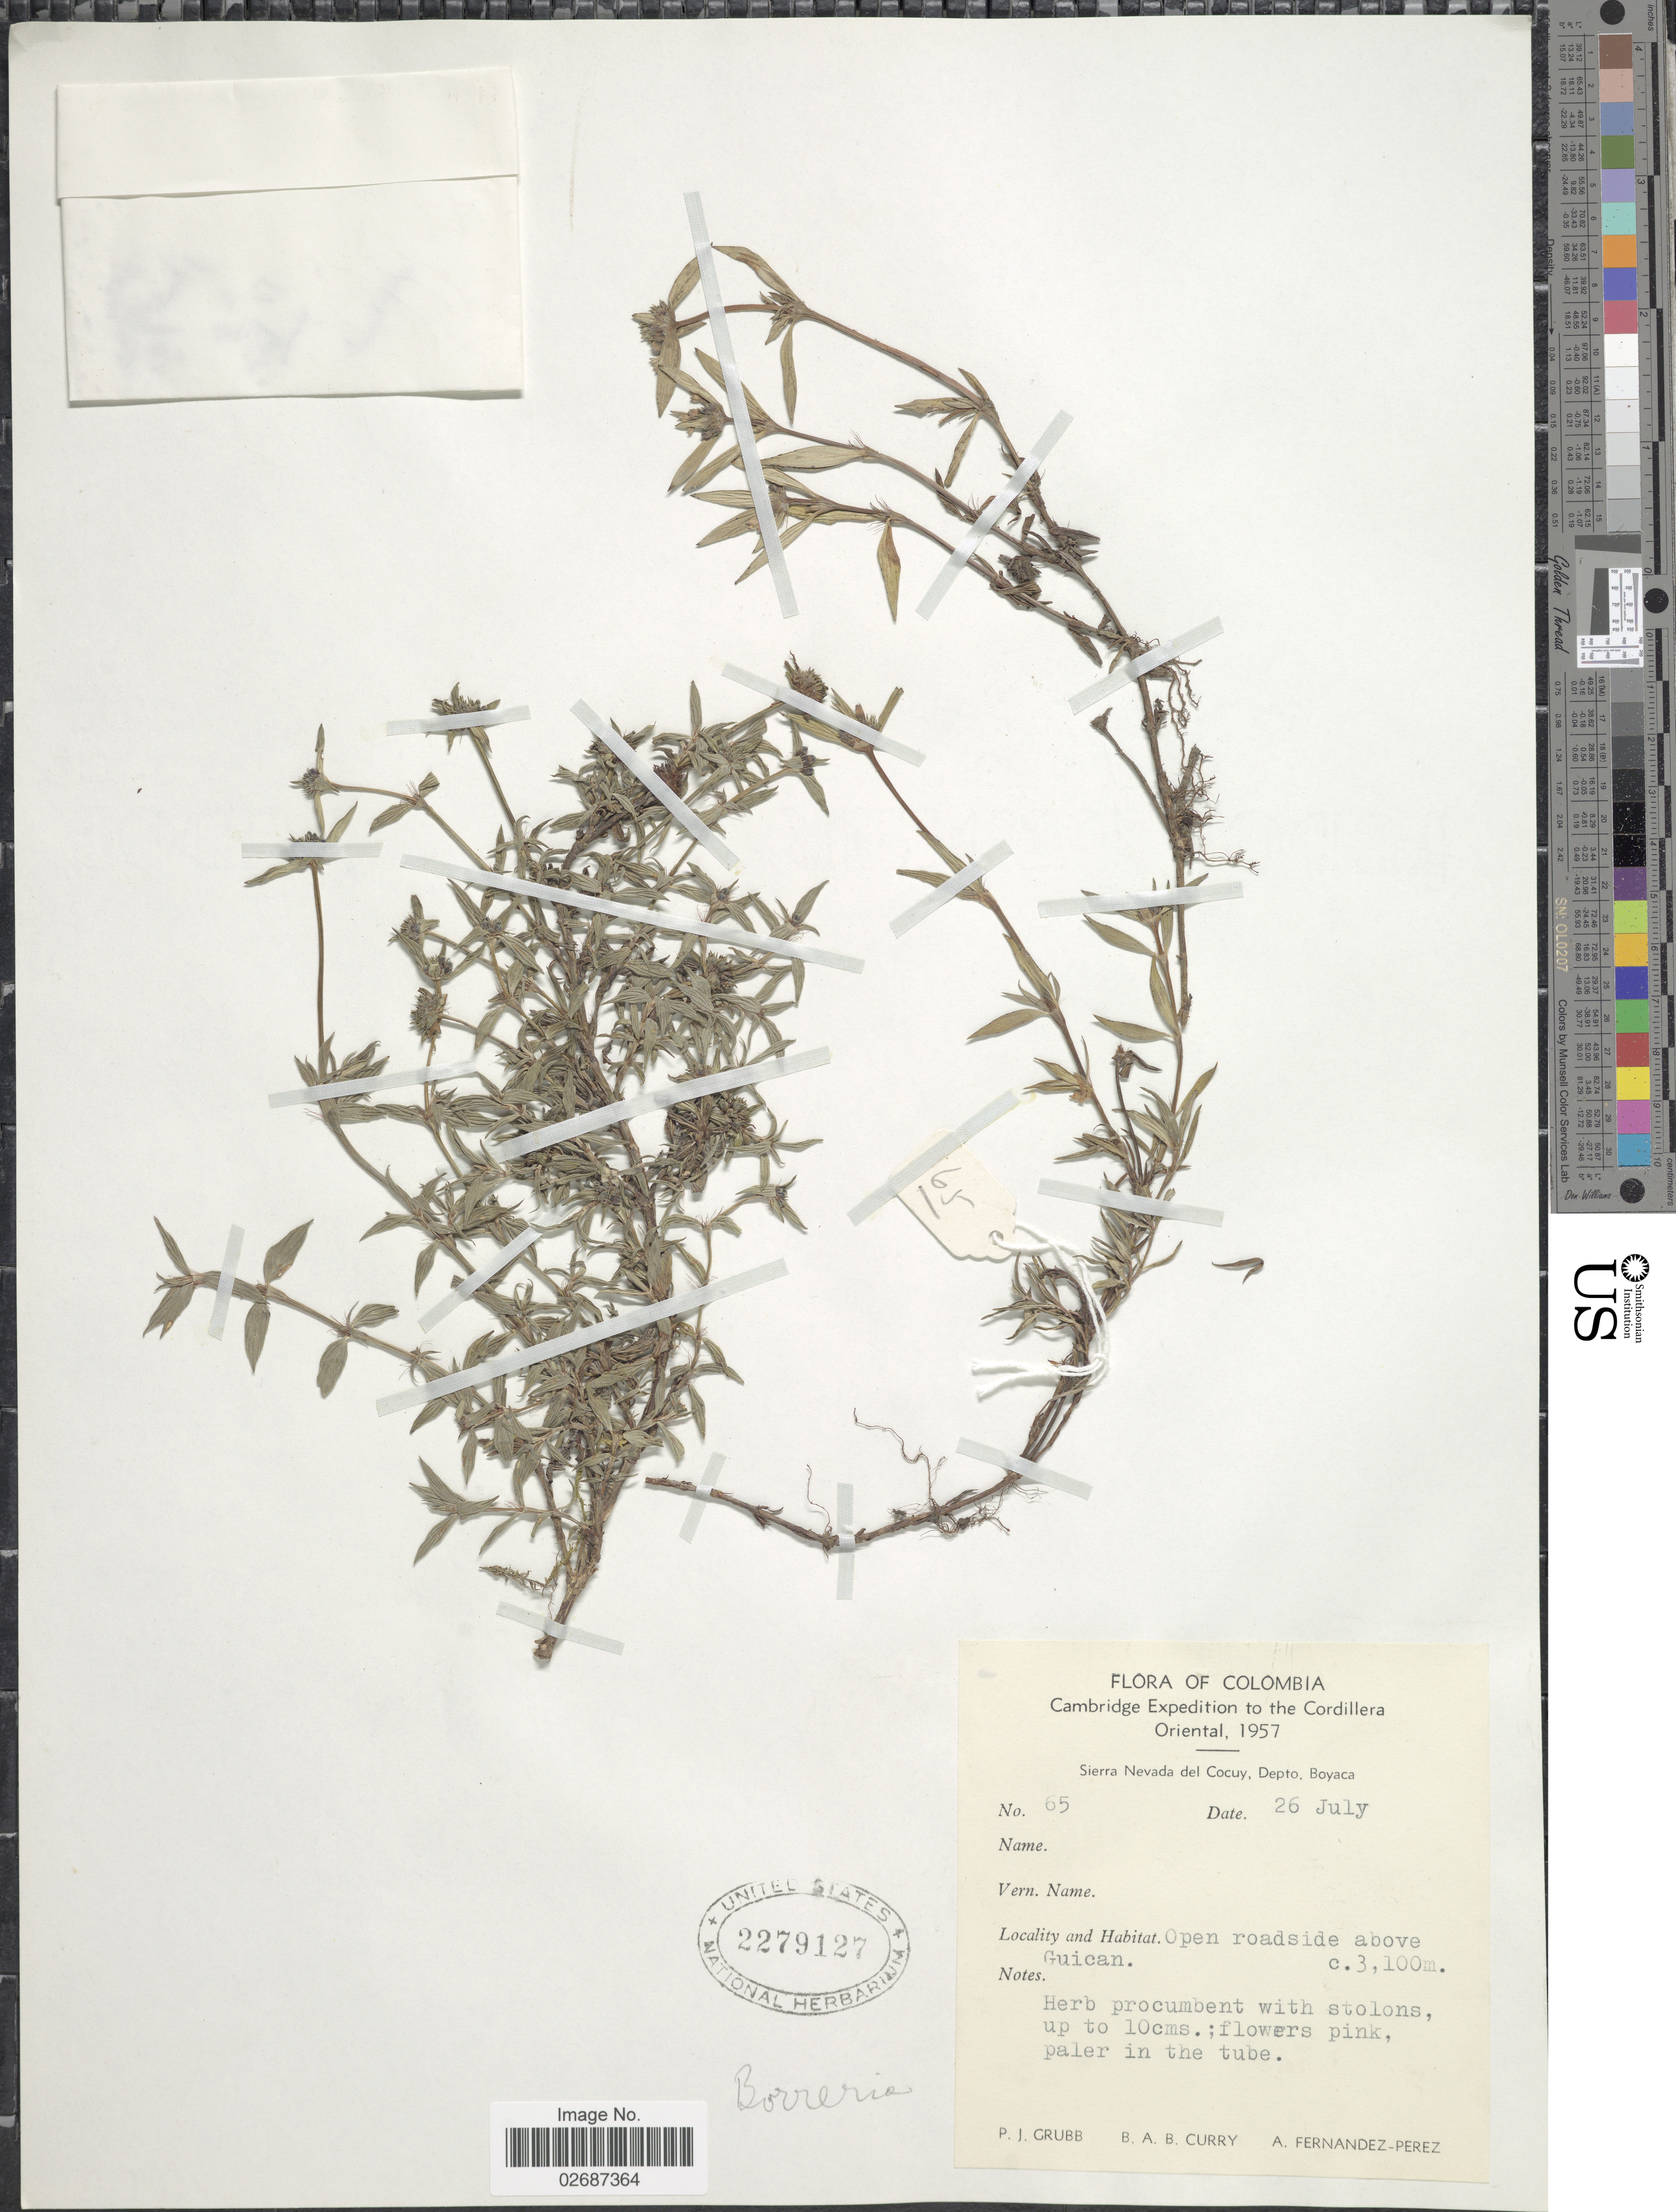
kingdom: Plantae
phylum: Tracheophyta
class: Magnoliopsida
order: Gentianales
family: Rubiaceae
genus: Borreria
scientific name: Borreria sp.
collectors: P. J. Grubb, B. A. B. Curry & A. Fernández-Pérez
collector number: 65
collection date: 1957-07-26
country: Colombia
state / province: Boyacá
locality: Cordillera Oriental, Sierra Nevada del Cocuy, open raoside above Guican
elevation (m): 3100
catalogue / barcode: US 2279127